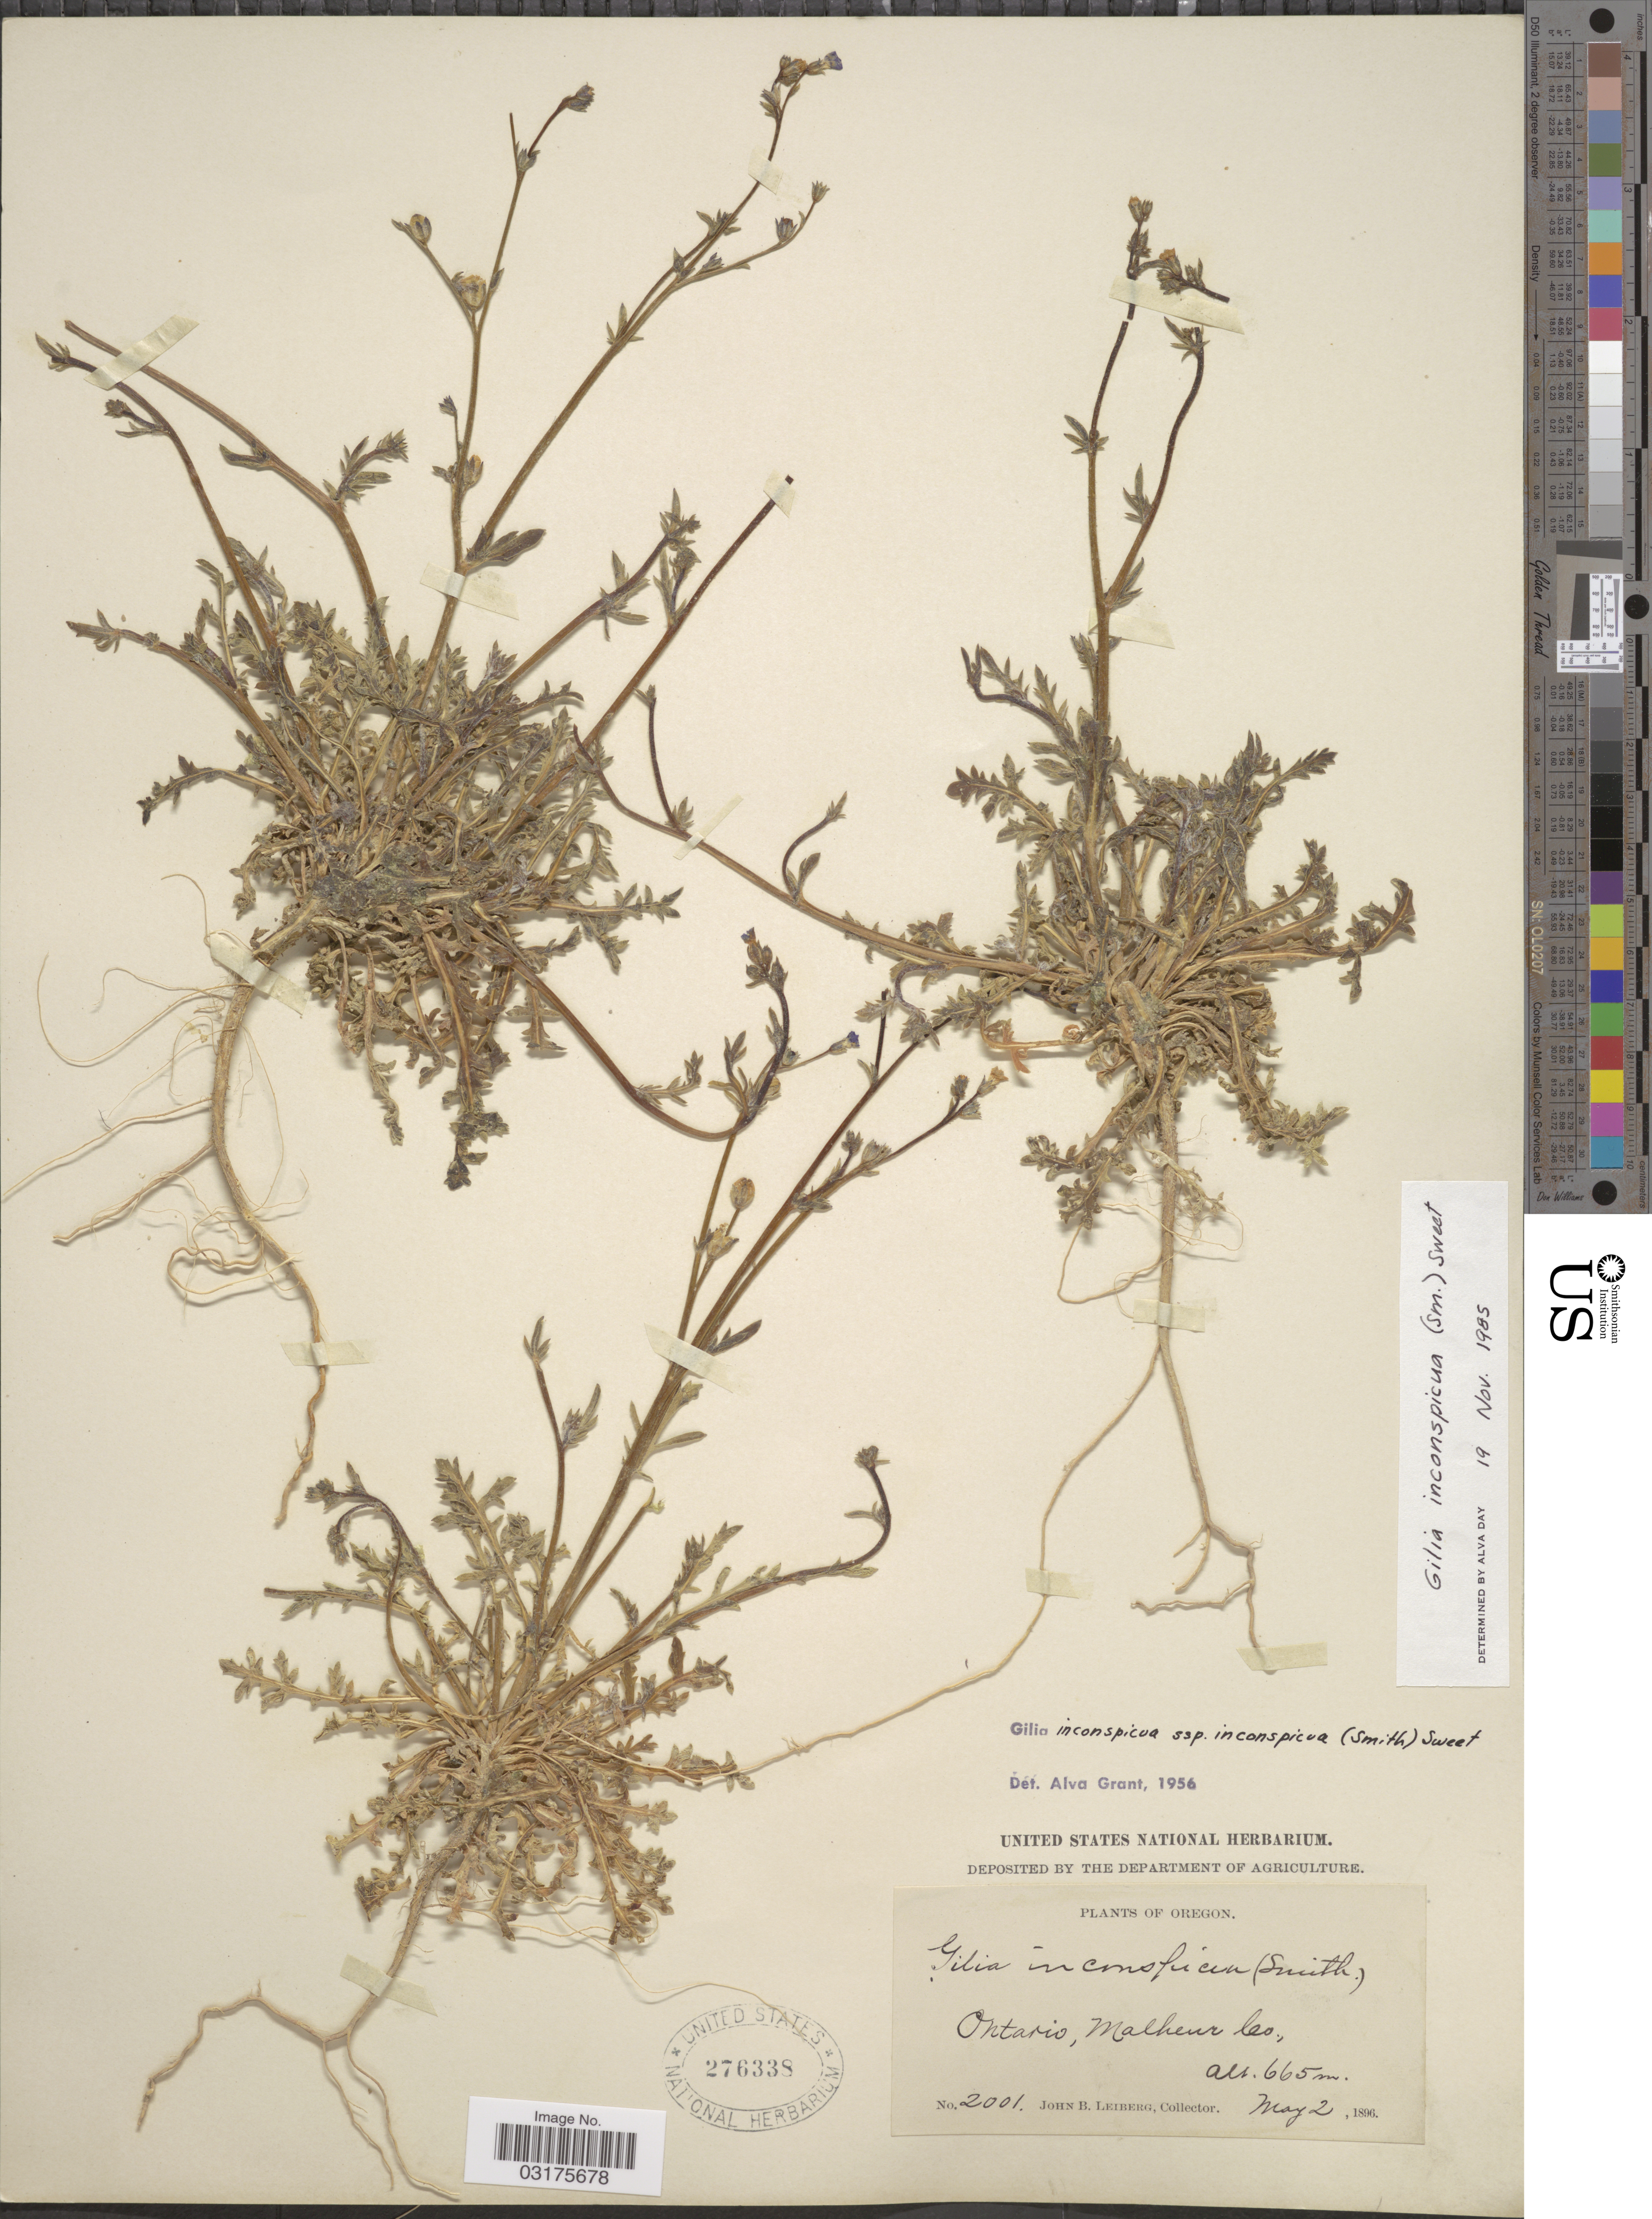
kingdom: Plantae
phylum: Tracheophyta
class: Magnoliopsida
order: Ericales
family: Polemoniaceae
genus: Gilia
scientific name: Gilia inconspicua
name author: (Sm.) Sweet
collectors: J. B. Leiberg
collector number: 2001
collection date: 1896-05-02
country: United States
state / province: Oregon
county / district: Malheur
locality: Ontario, Malheur Co.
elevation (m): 665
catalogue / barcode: US 276338